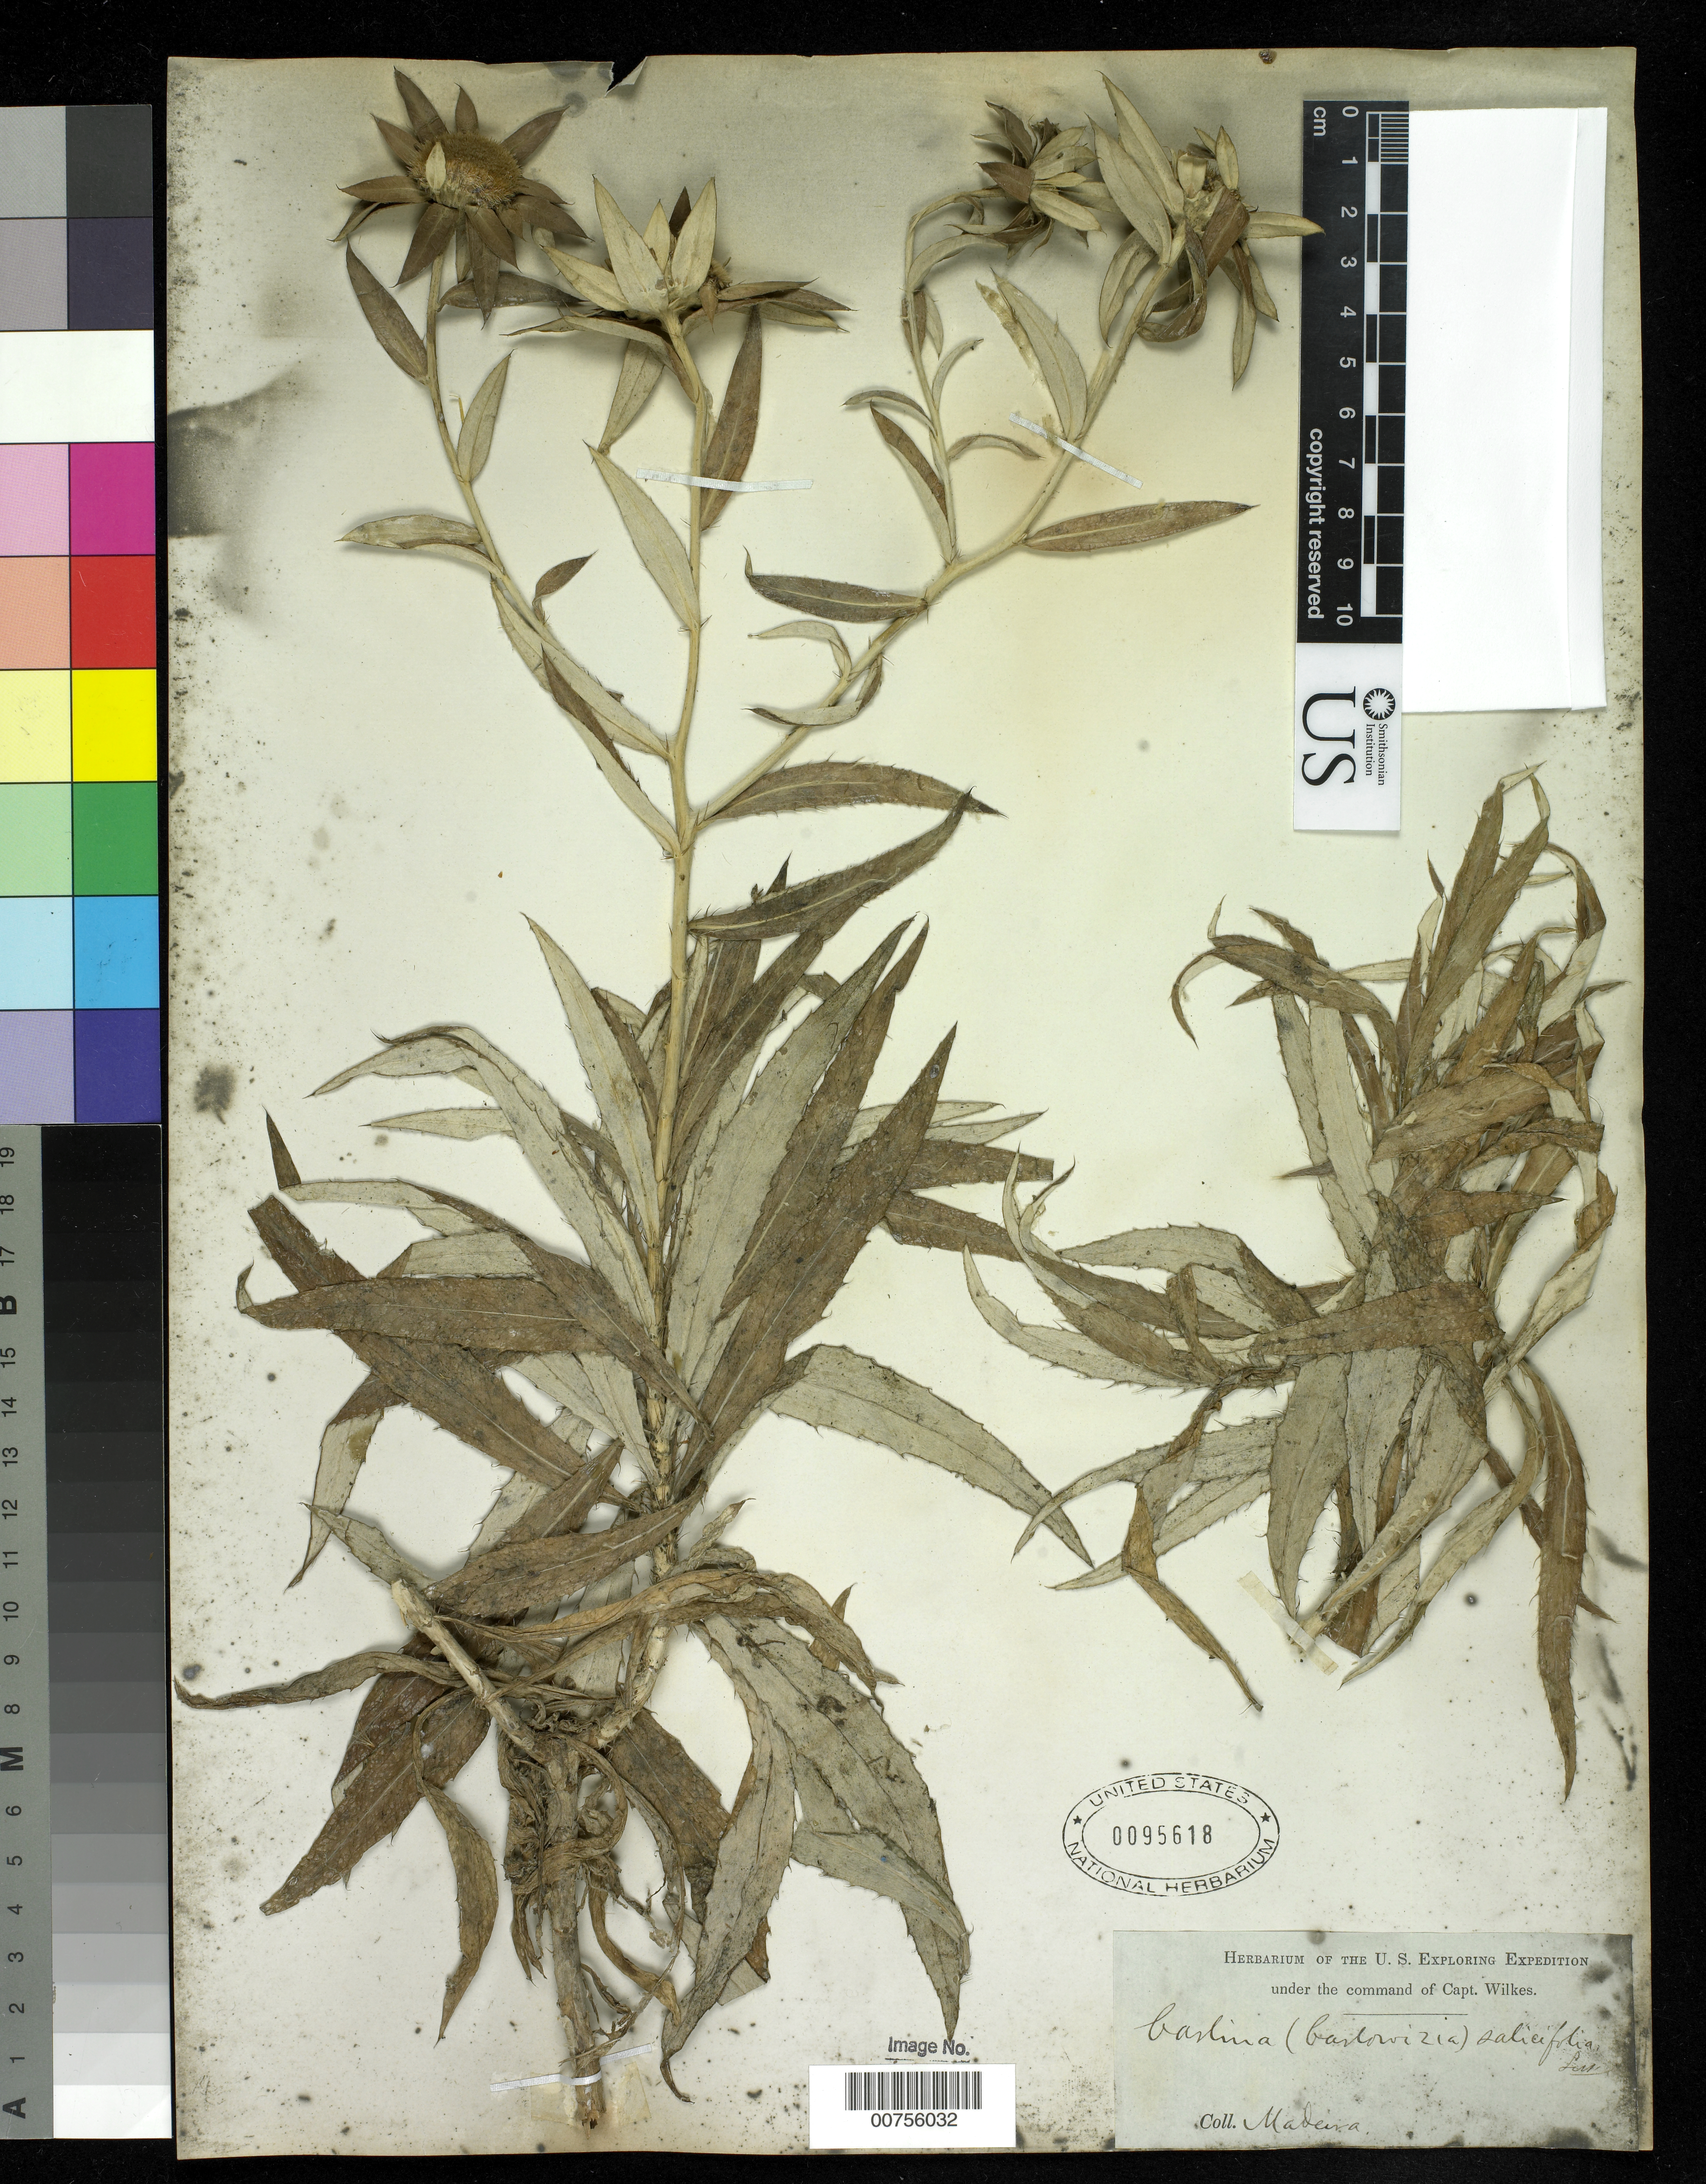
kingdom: Plantae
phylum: Tracheophyta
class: Magnoliopsida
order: Asterales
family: Asteraceae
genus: Carlina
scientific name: Carlina salicifolia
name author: (L. f.) Cav.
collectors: Wilkes Explor. Exped.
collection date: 1838/1842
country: Portugal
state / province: Madeira (Aut. Reg.)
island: Madeira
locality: Madeira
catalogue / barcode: US 95618